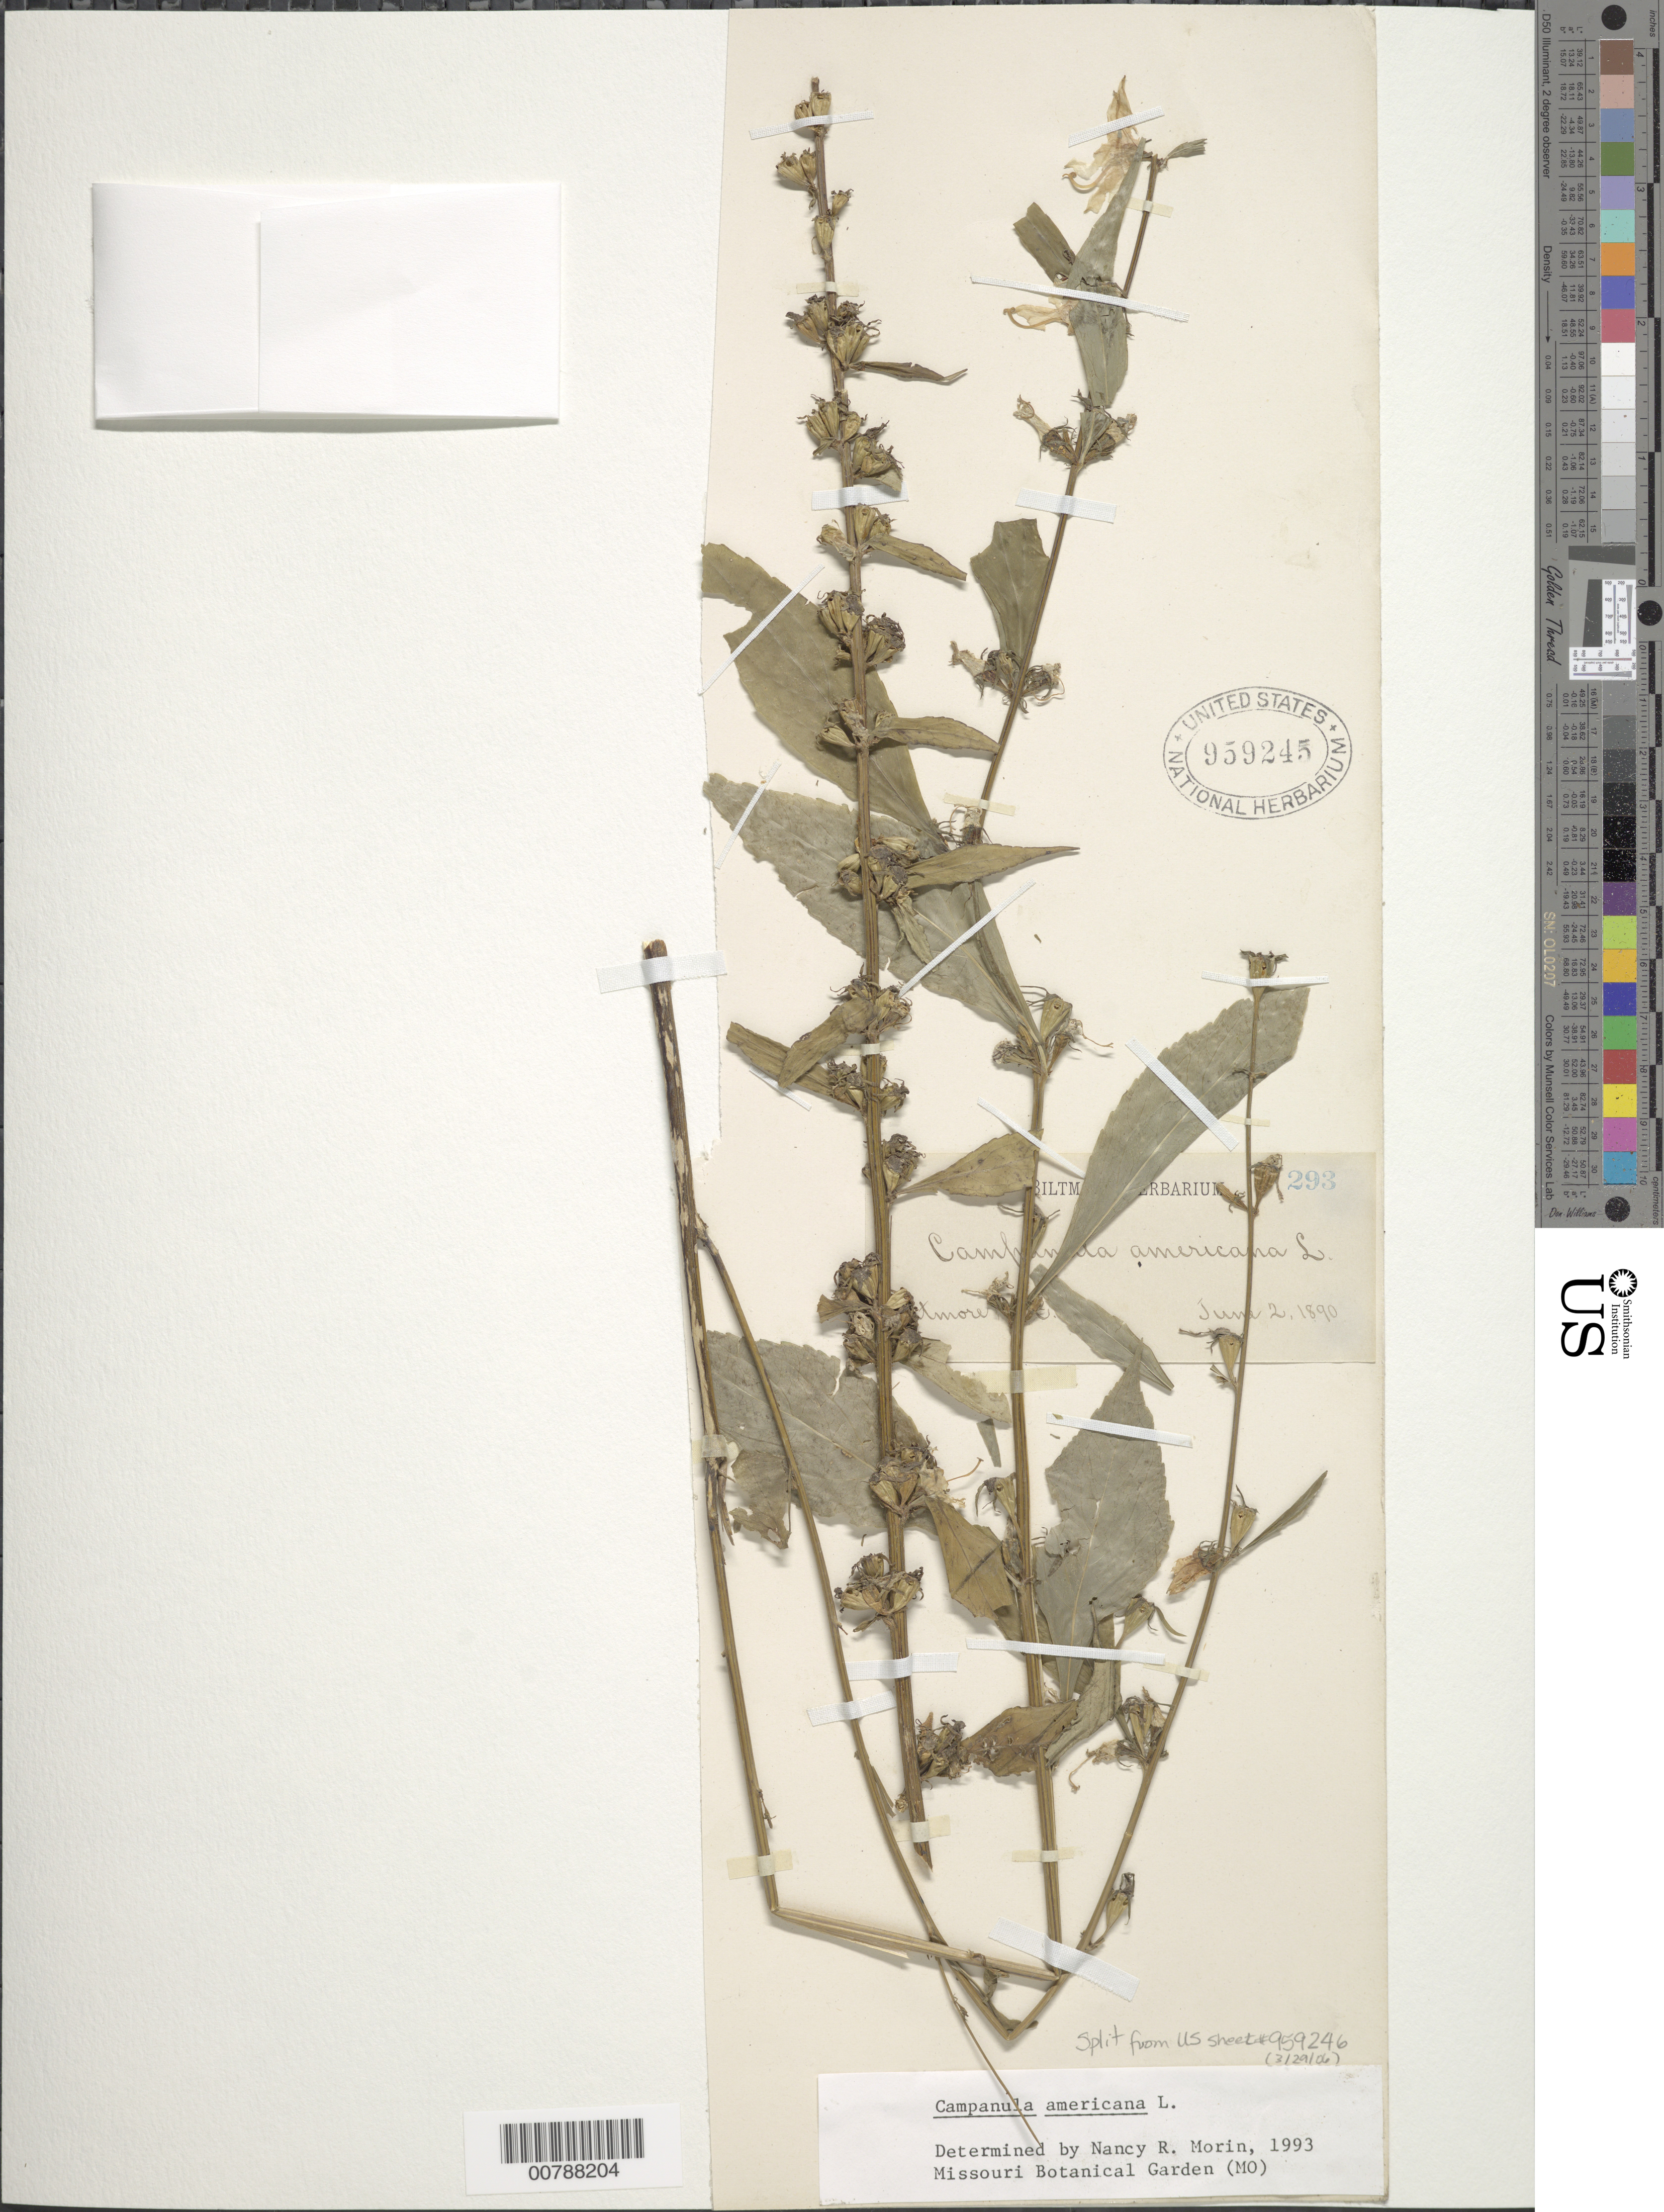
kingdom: Plantae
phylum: Tracheophyta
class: Magnoliopsida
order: Asterales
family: Campanulaceae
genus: Campanula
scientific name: Campanula americana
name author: L.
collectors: ex herb. Biltmore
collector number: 293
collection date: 1890-06-02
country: United States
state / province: North Carolina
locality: Biltmore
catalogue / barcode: US 959245